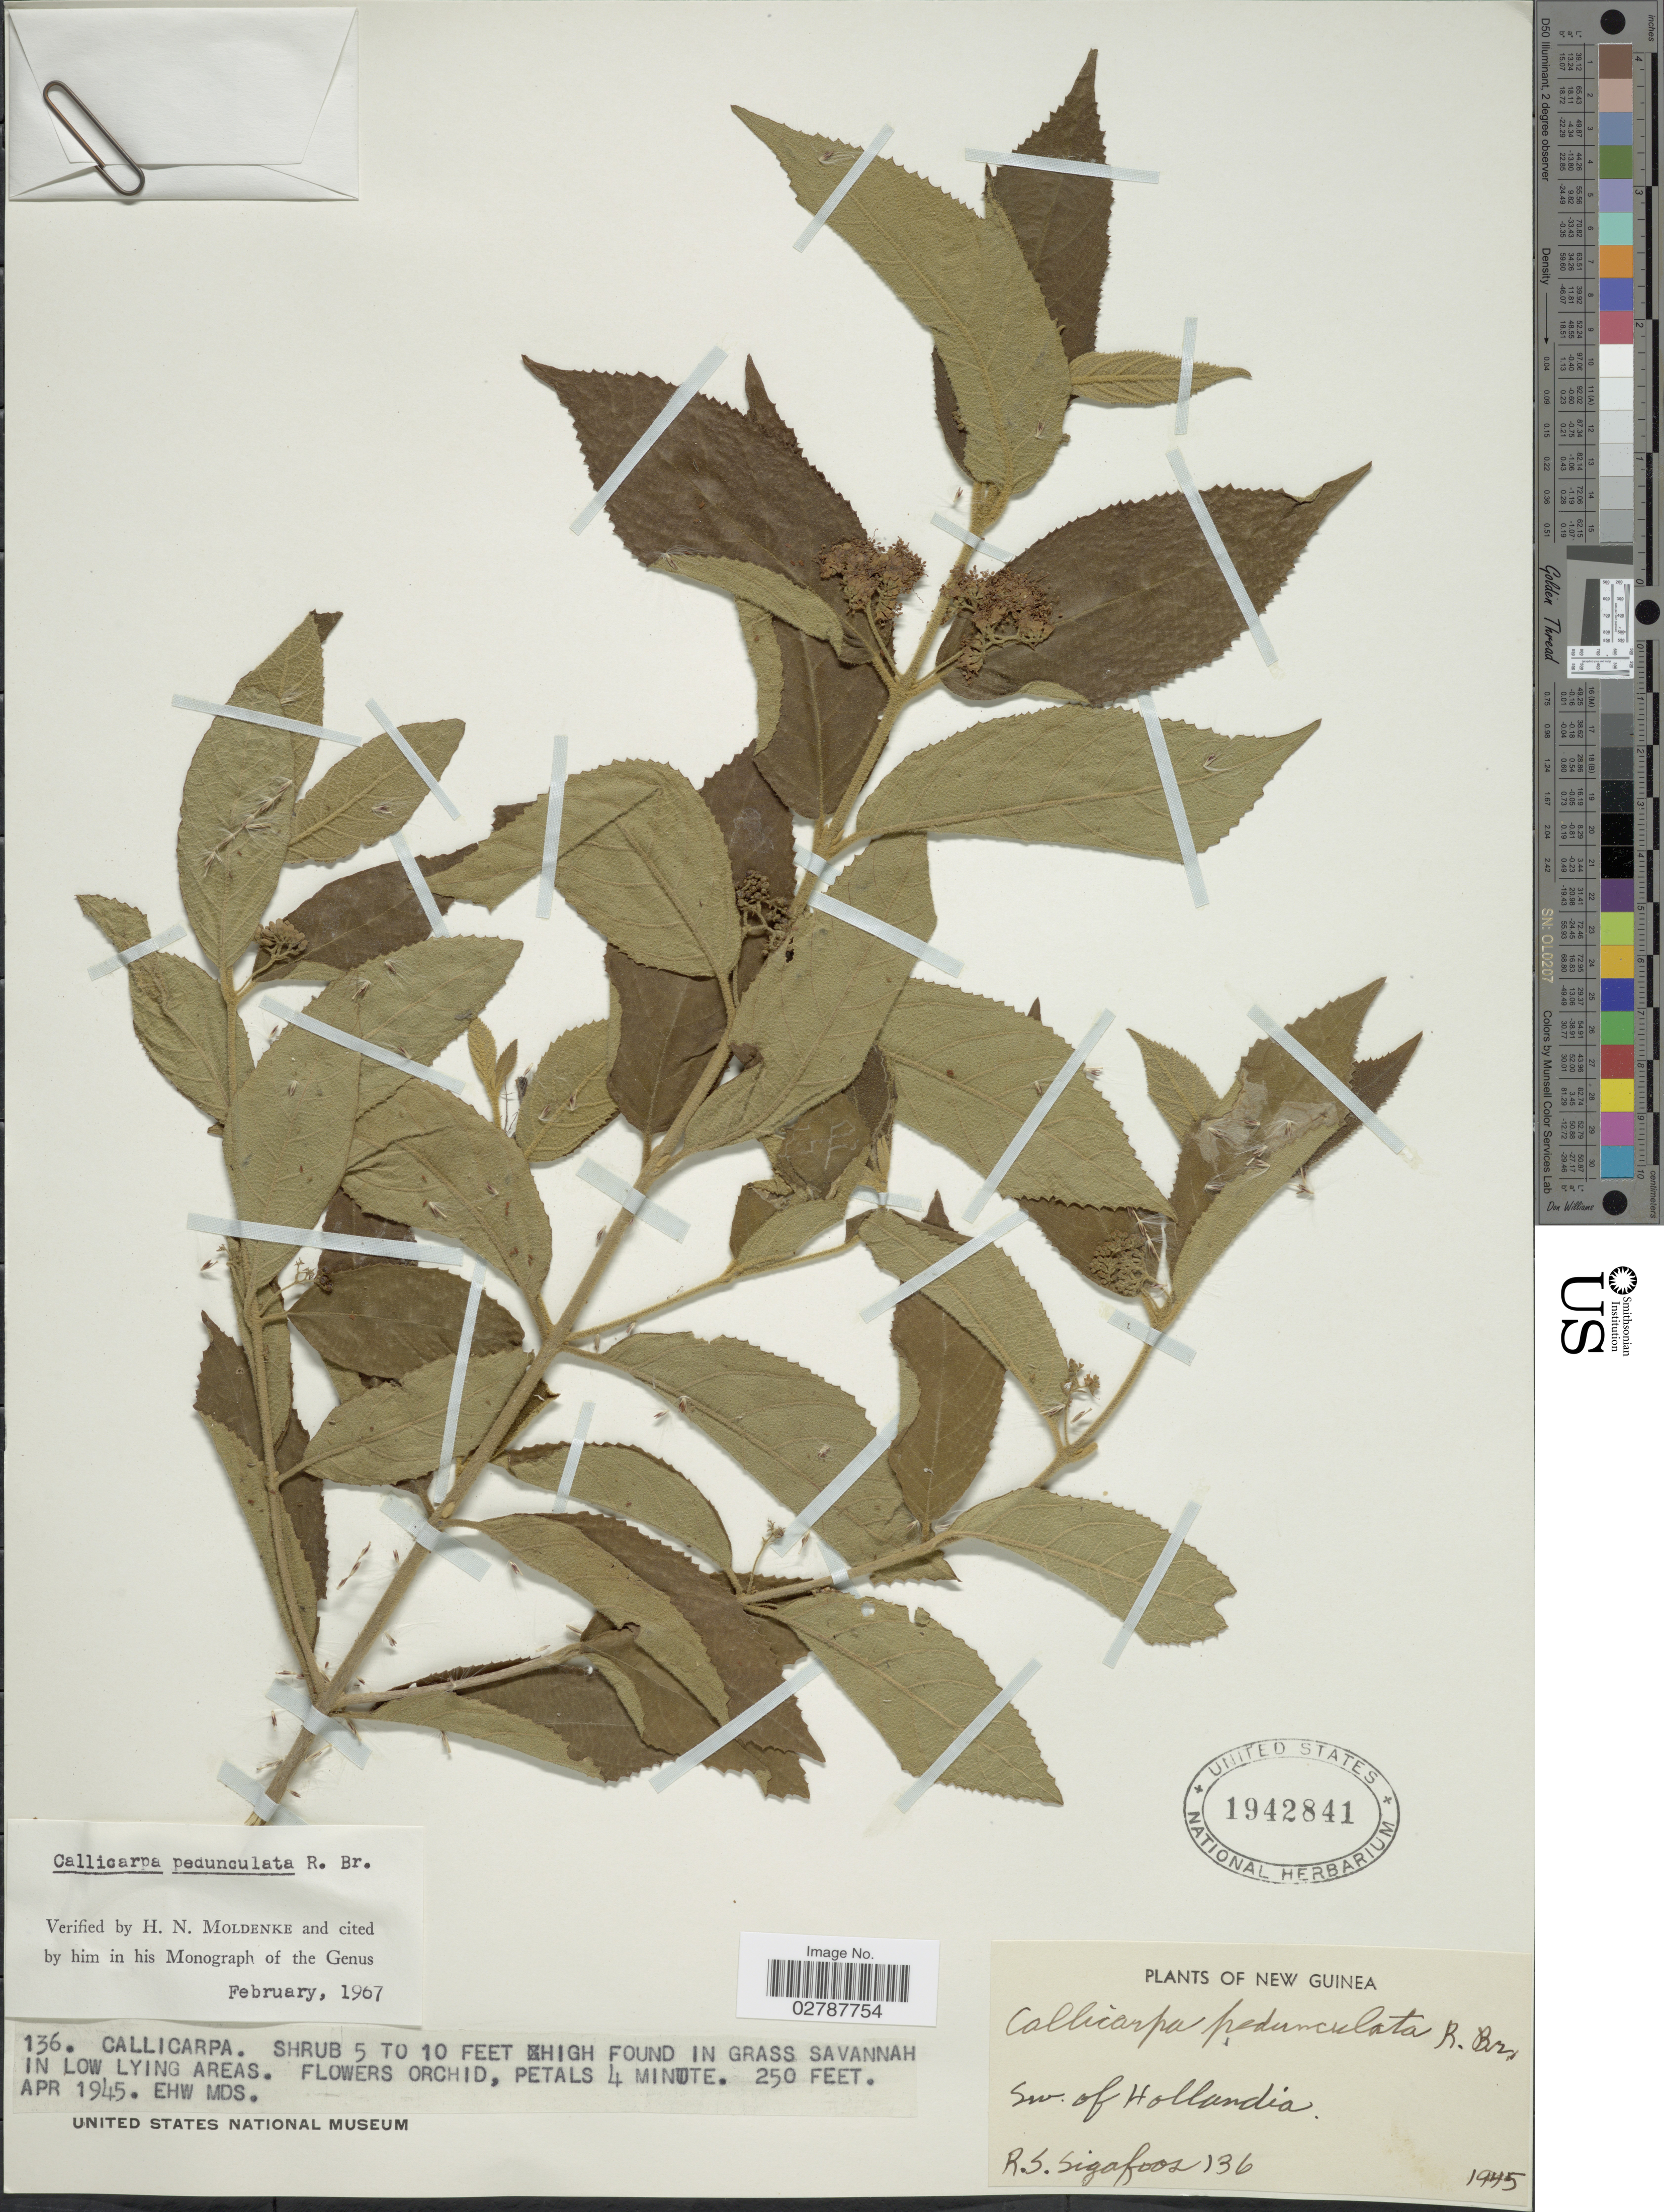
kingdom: Plantae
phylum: Tracheophyta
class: Magnoliopsida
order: Lamiales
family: Lamiaceae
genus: Callicarpa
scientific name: Callicarpa pedunculata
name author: R. Br.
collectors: R. Sigafoos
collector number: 136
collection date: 1945-04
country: Indonesia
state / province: Papua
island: New Guinea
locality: New Guinea. SW. of Hollandia.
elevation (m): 76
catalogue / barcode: US 1942841